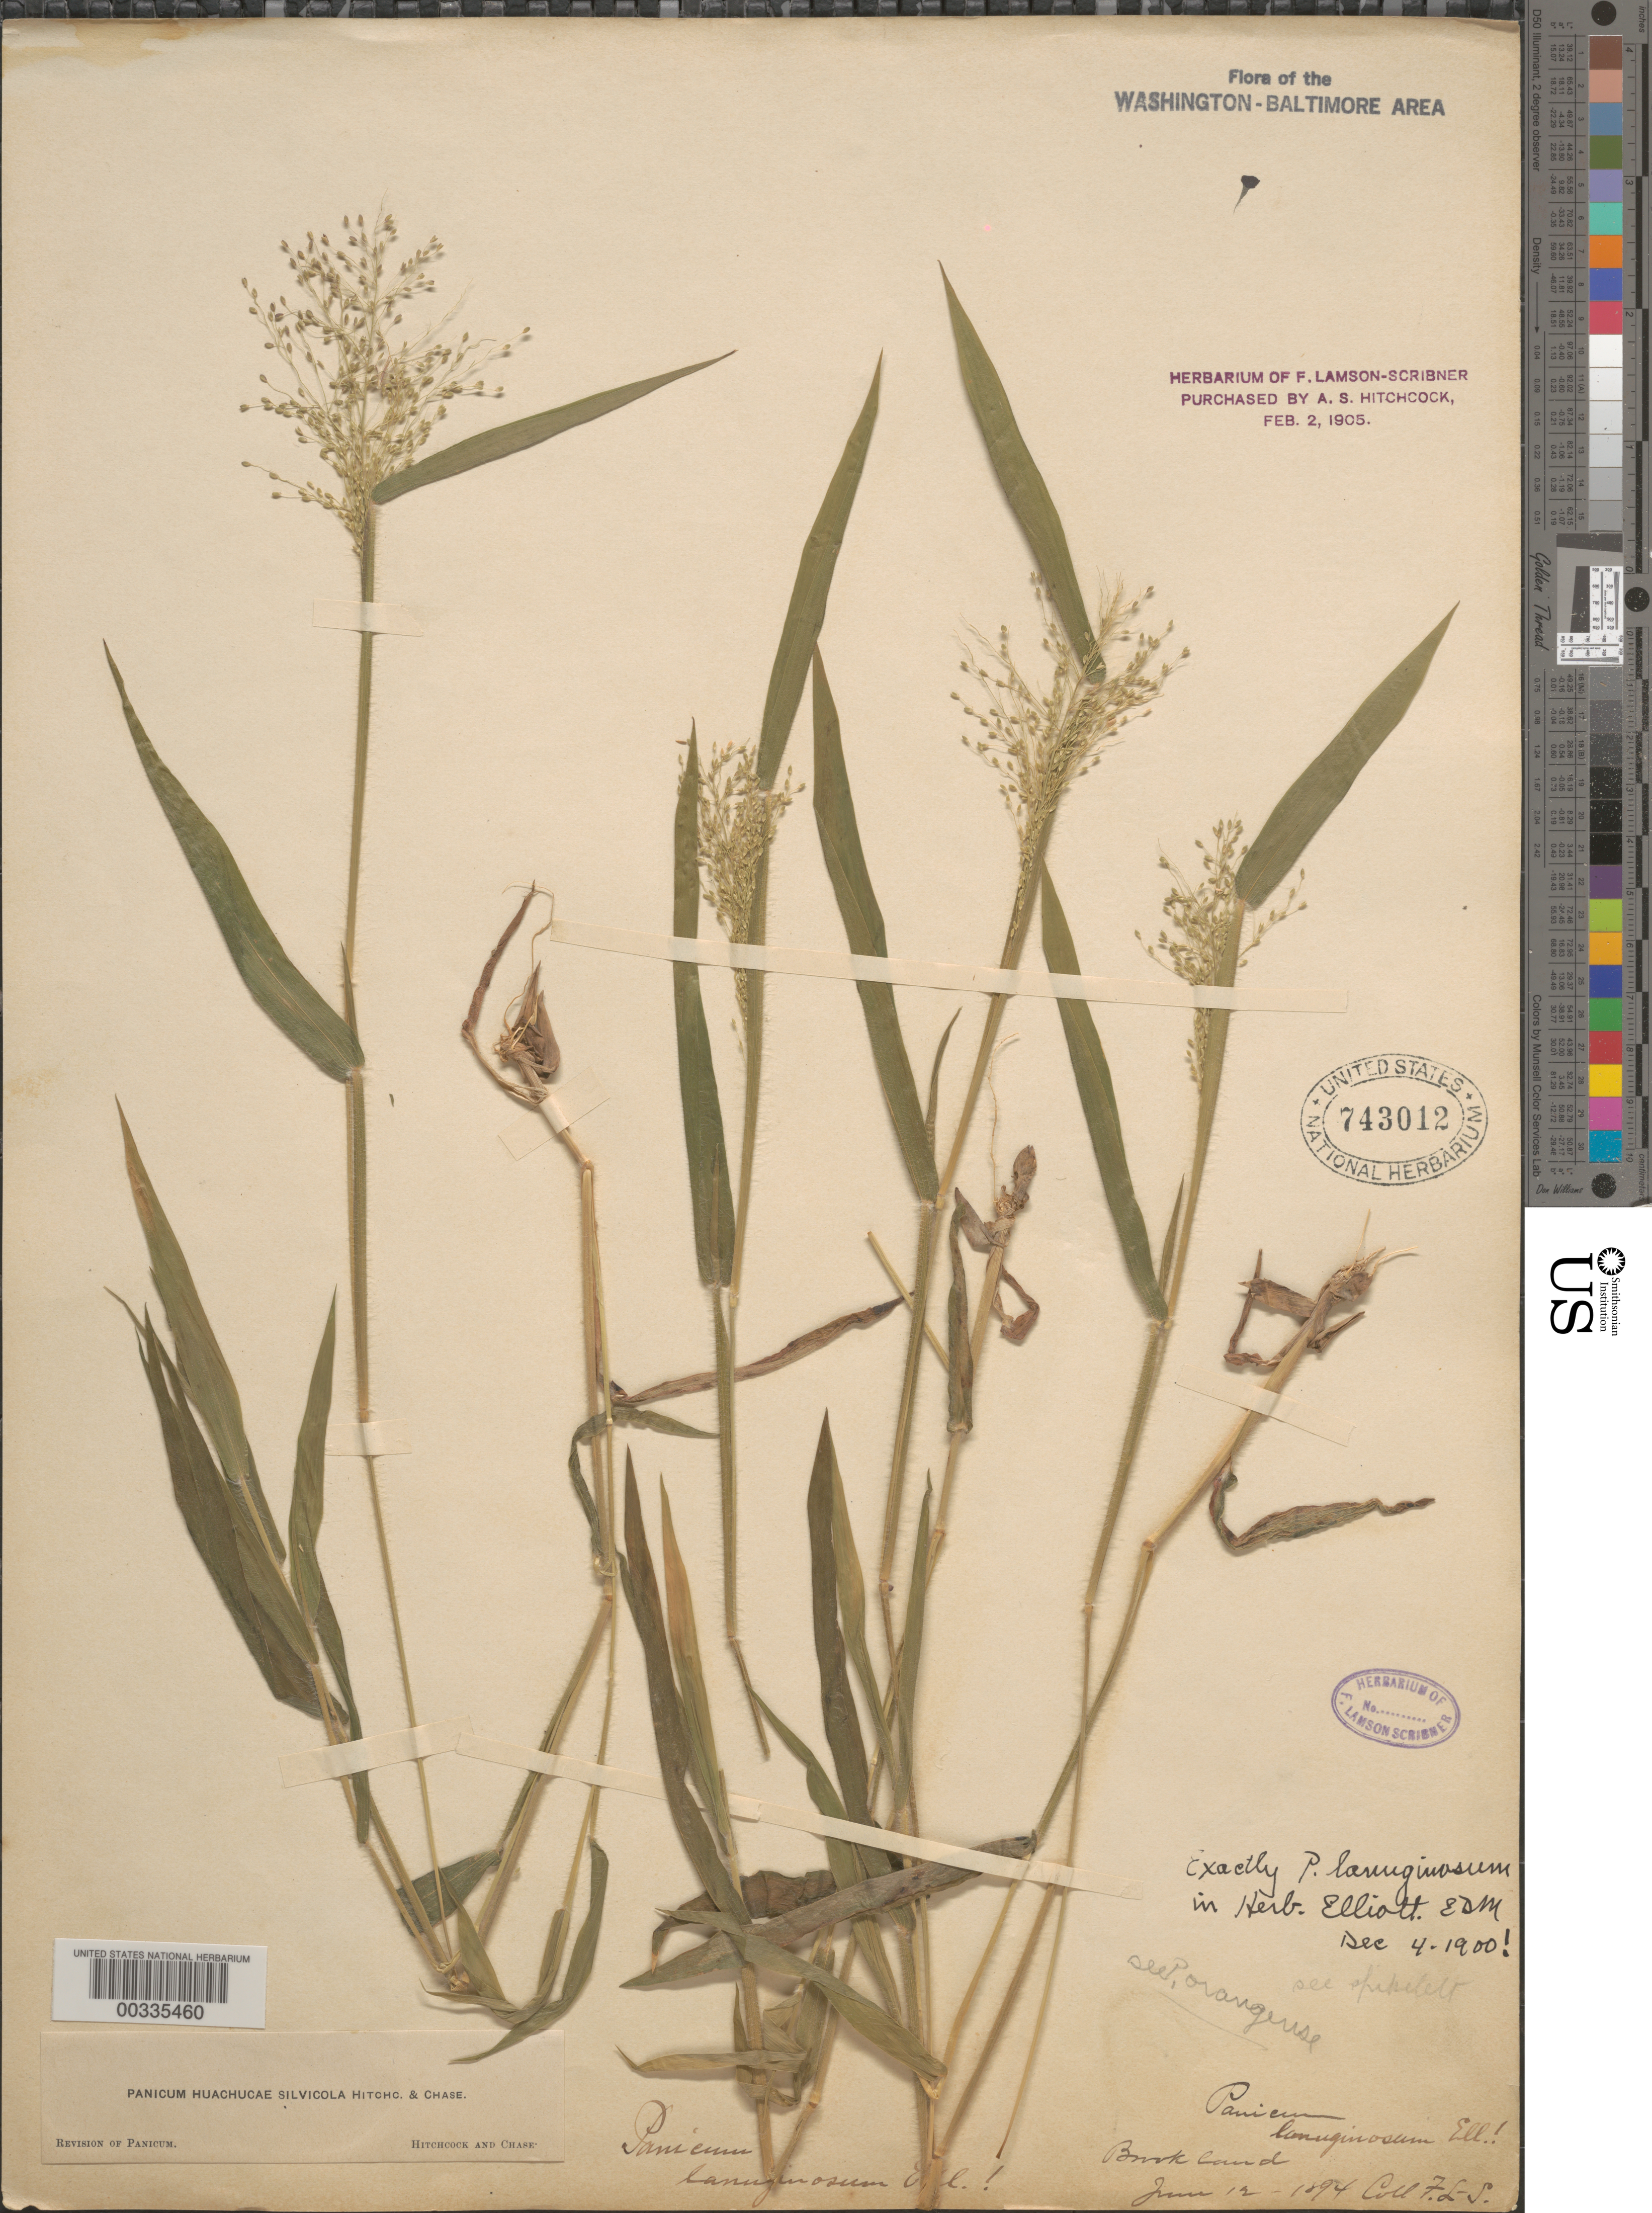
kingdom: Plantae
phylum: Tracheophyta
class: Liliopsida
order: Poales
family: Poaceae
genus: Dichanthelium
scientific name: Dichanthelium acuminatum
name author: (Sw.) Gould & C.A. Clark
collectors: F. L. Scribner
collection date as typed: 12 Jun 1894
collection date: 1894-06-12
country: United States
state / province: District of Columbia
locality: Brookland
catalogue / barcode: US 743012